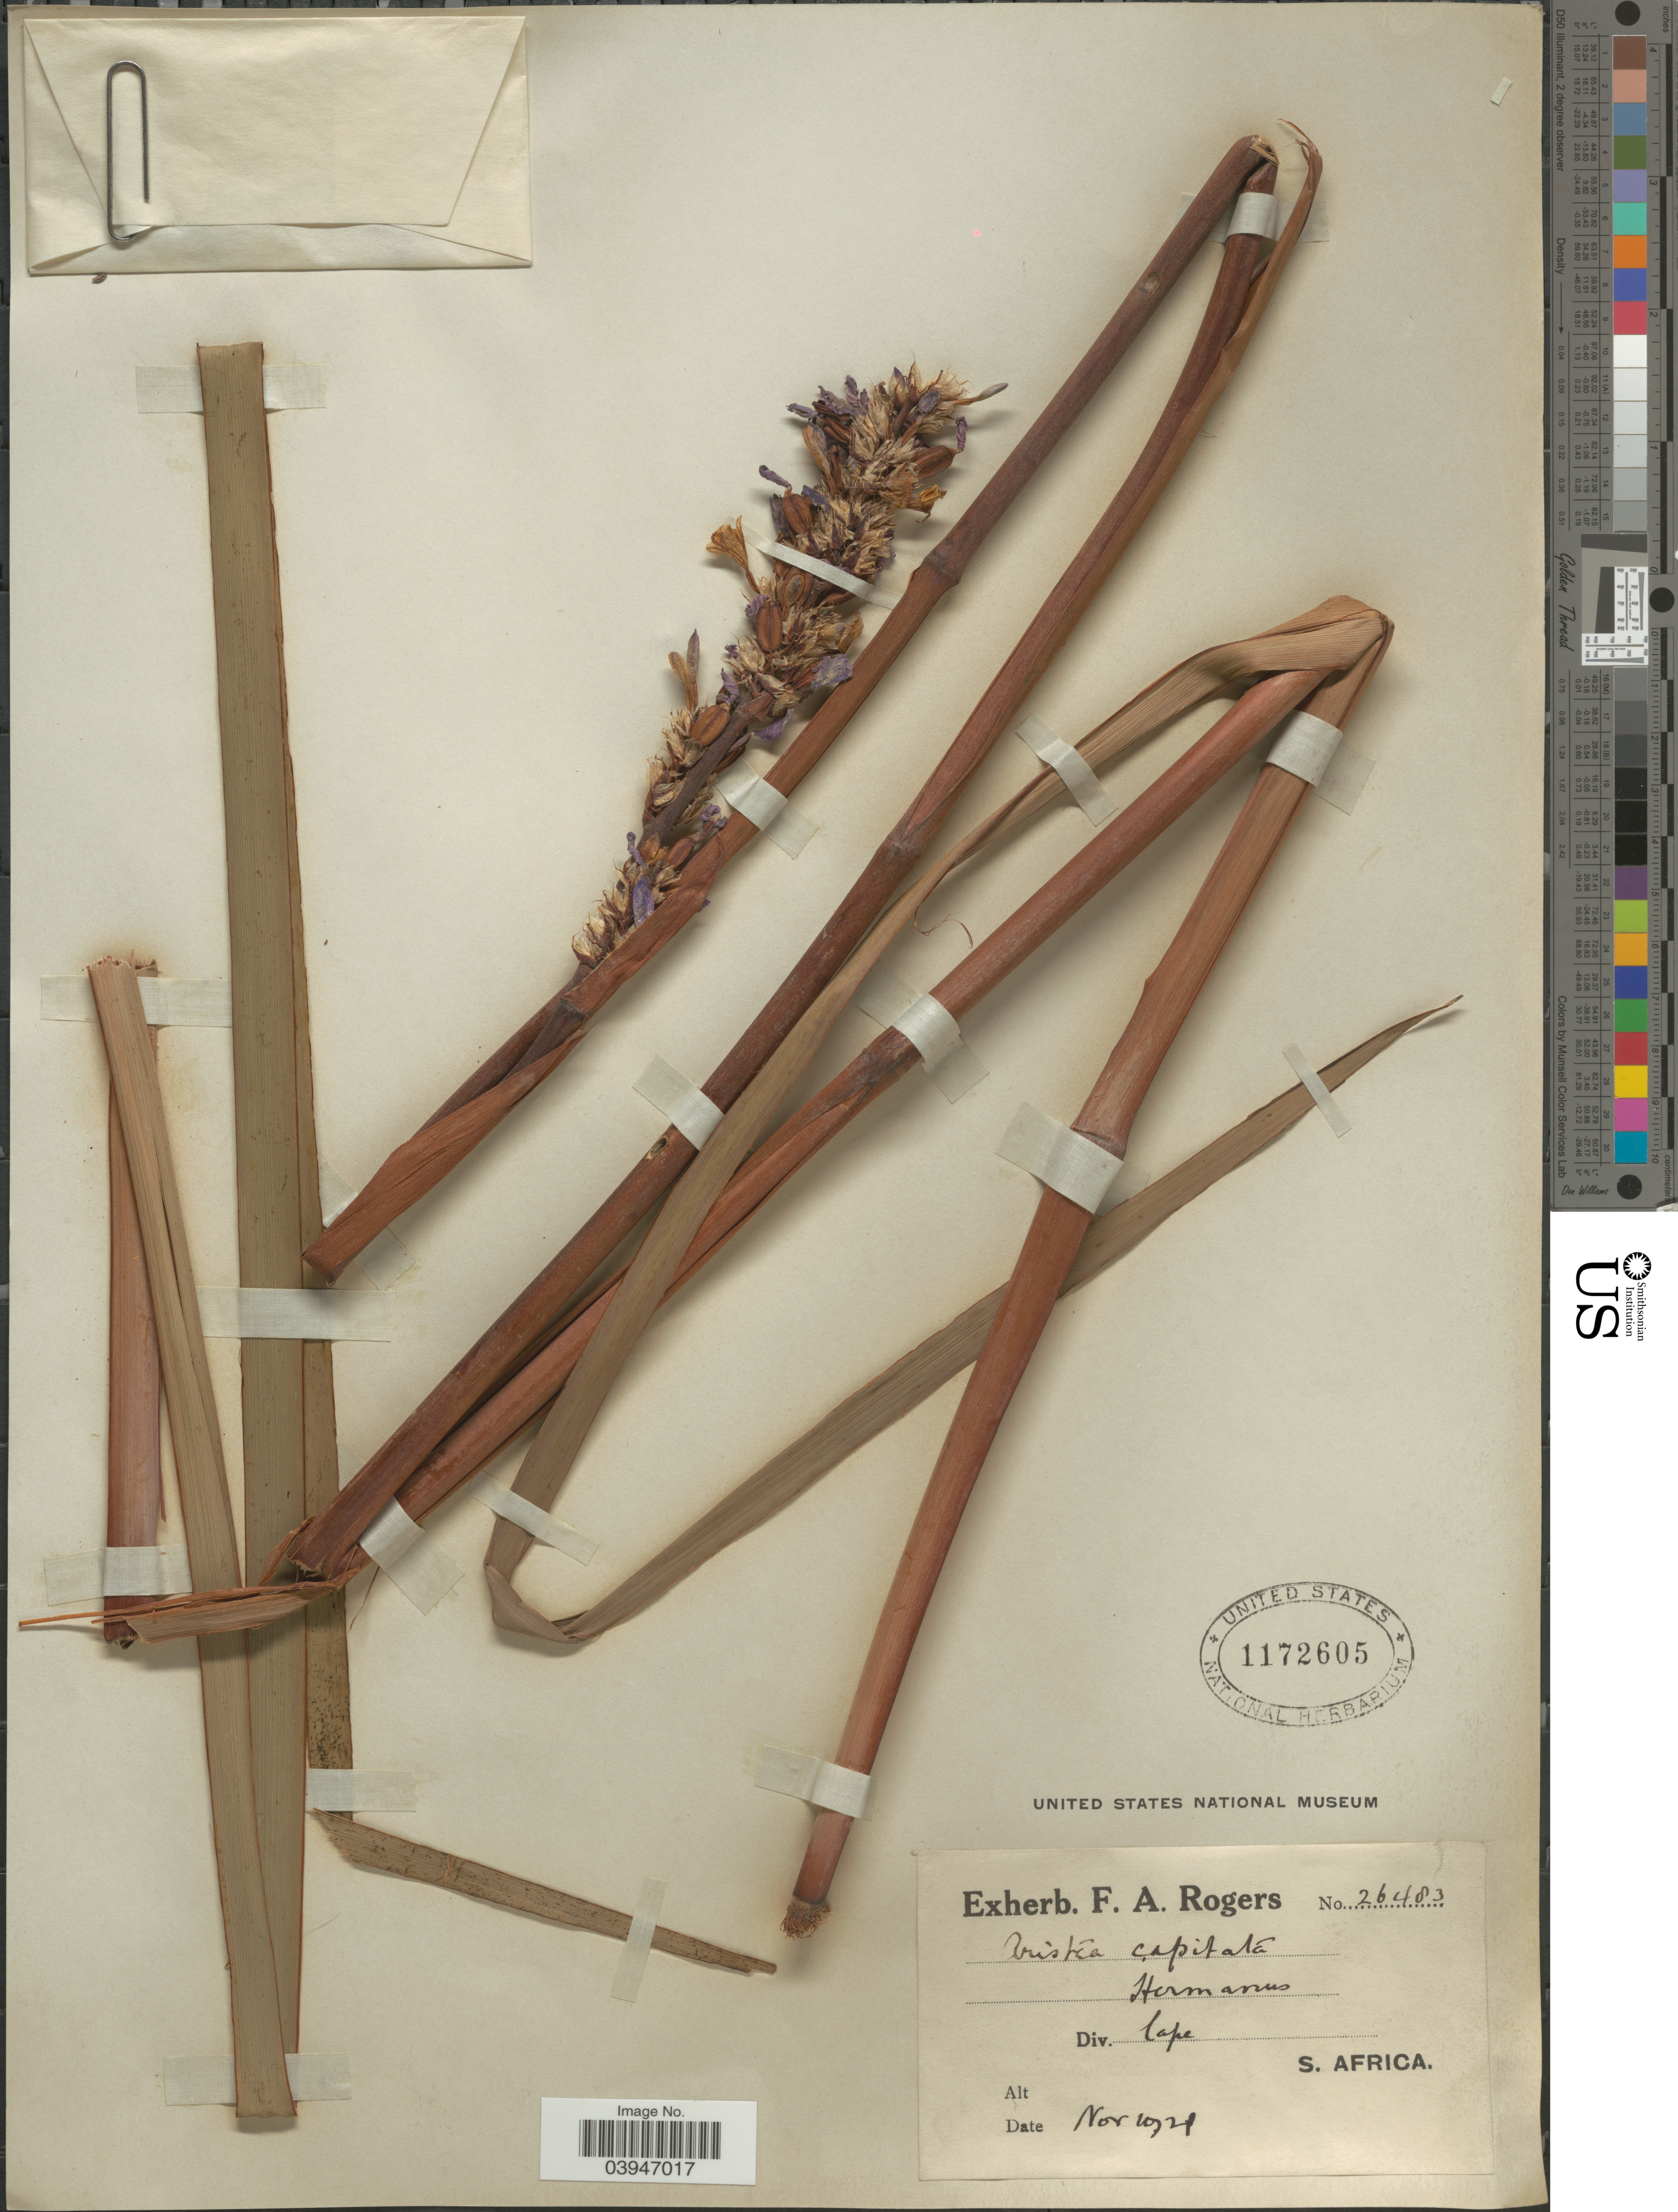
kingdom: Plantae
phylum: Tracheophyta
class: Liliopsida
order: Asparagales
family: Iridaceae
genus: Aristea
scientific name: Aristea capitata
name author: Ker Gawl.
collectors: ex herb. F. A. Rogers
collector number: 26483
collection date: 1921-11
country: South Africa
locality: Div. Cape.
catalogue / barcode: US 1172605